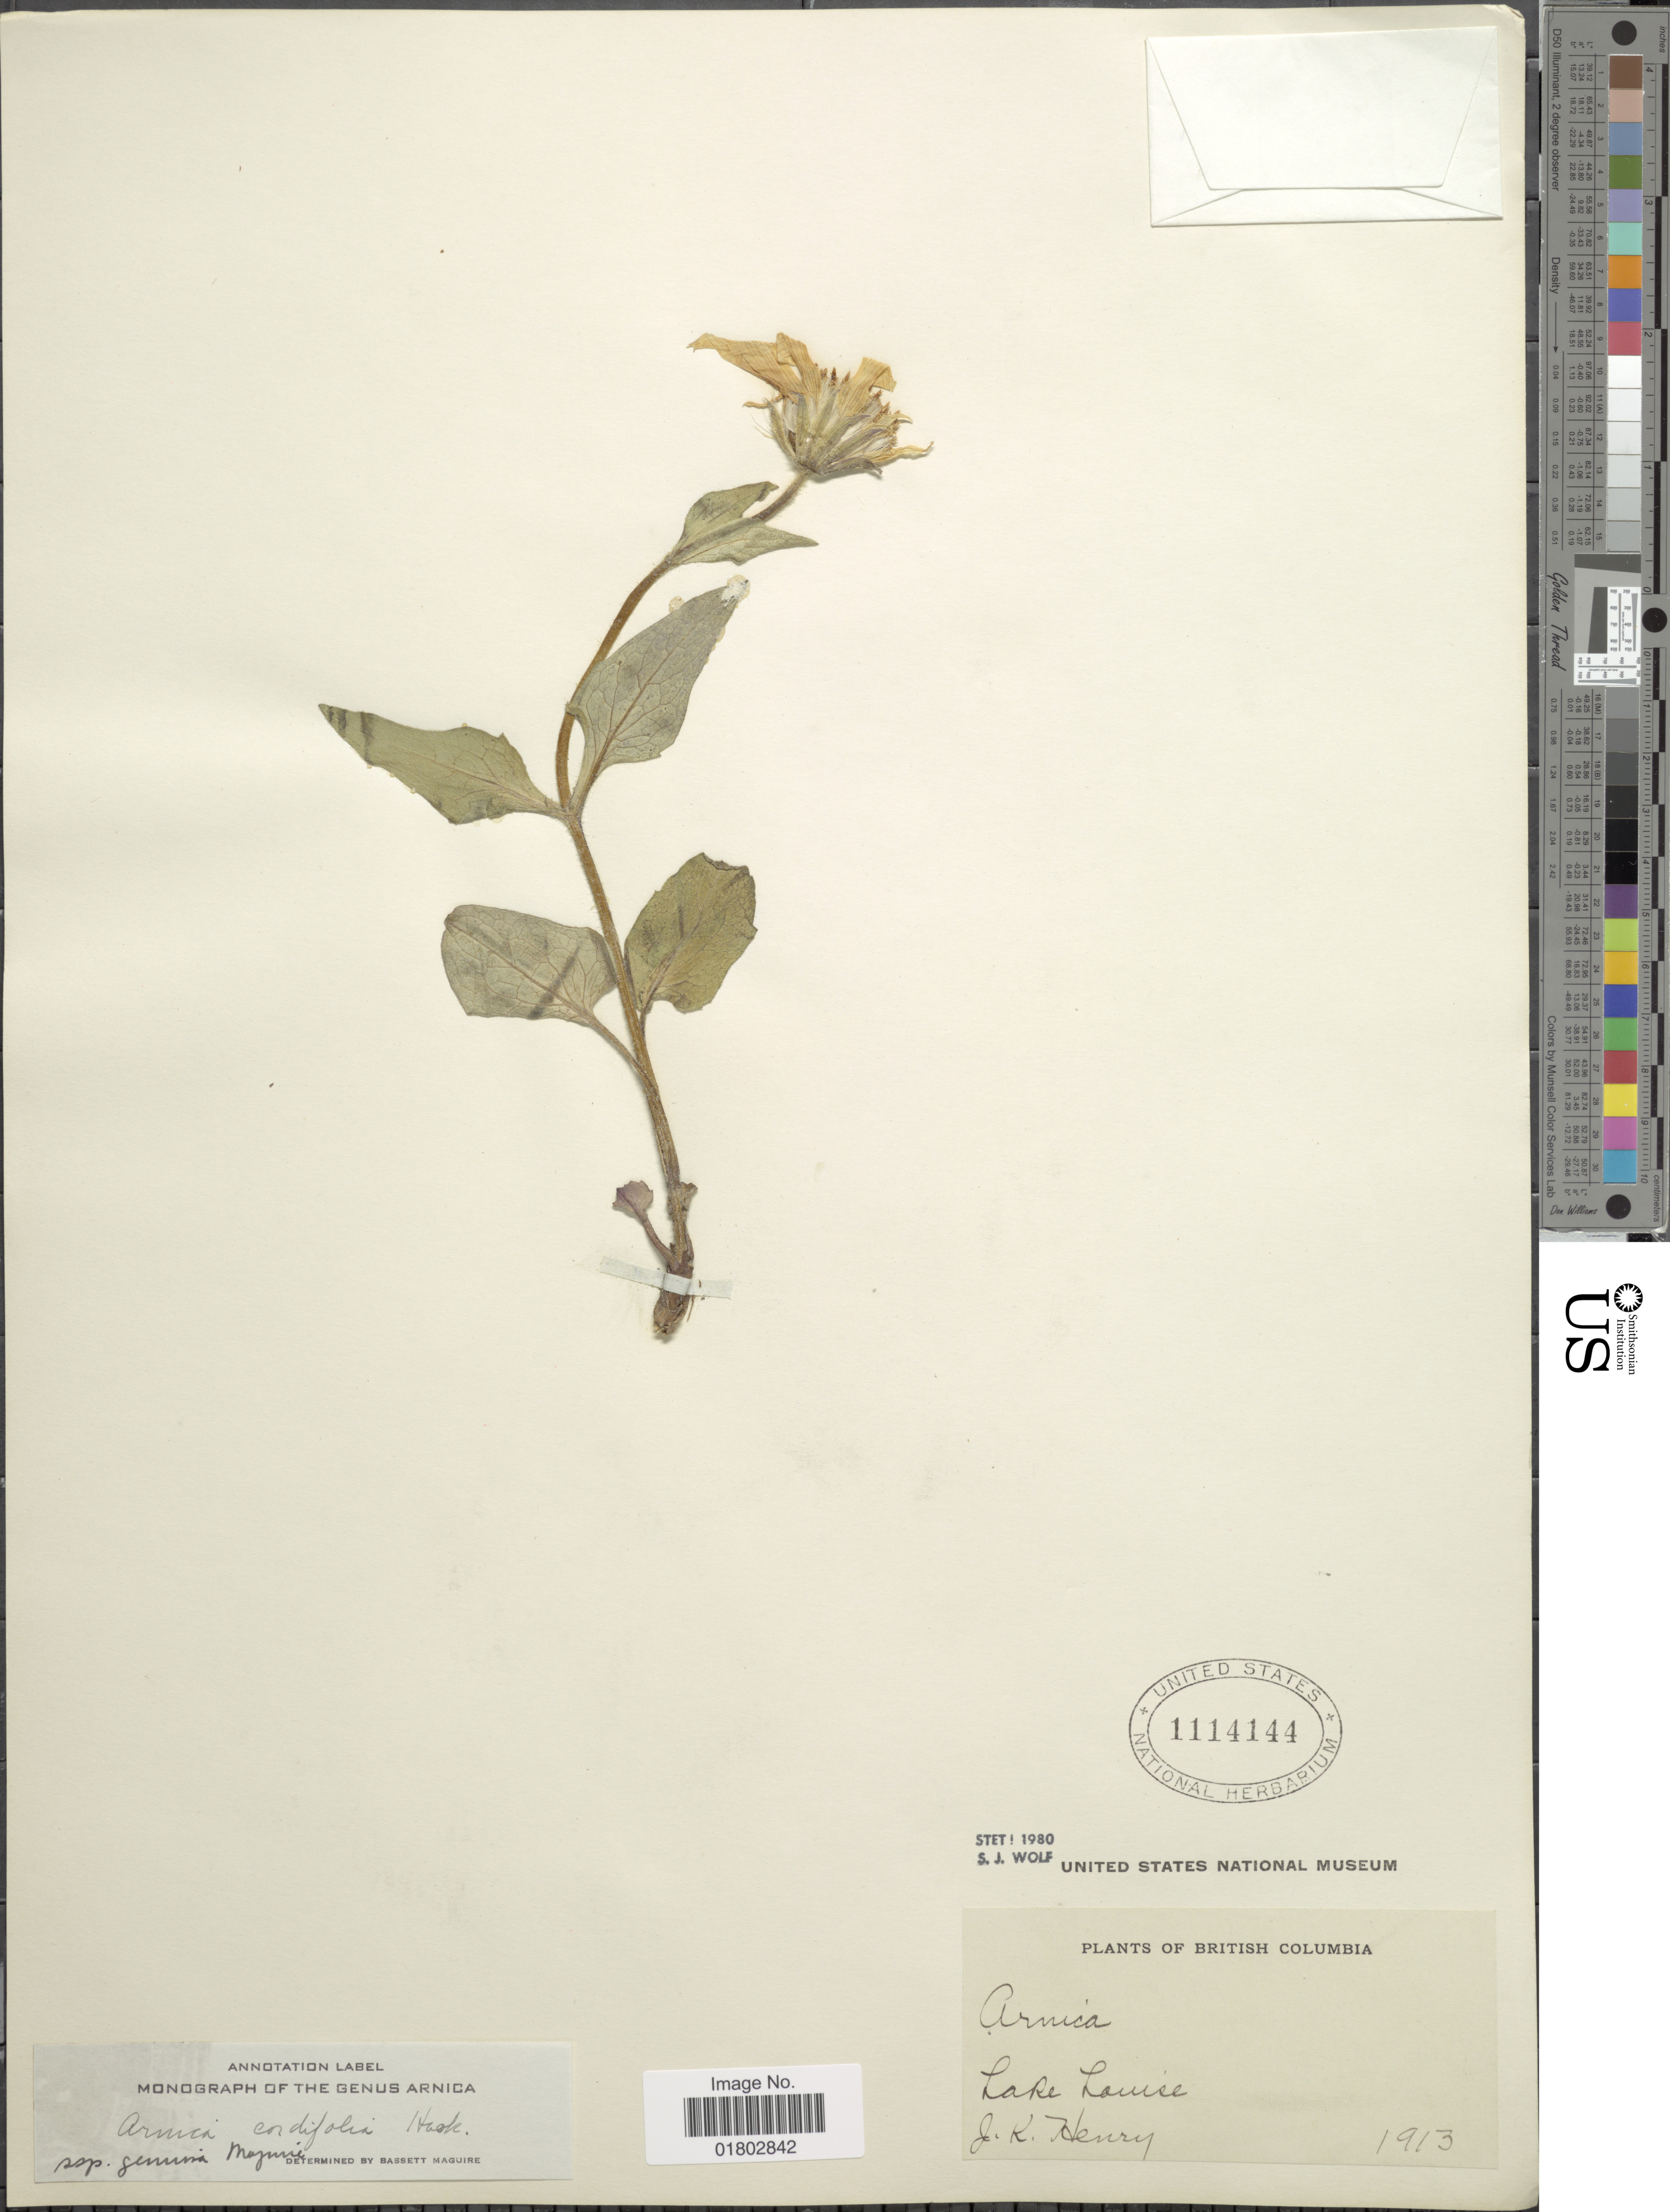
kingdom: Plantae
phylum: Tracheophyta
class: Magnoliopsida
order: Asterales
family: Asteraceae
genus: Arnica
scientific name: Arnica cordifolia subsp. genuina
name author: Maguire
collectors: J. K. Henry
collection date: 1913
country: Canada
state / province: British Columbia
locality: Lake Lousie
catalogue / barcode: US 1114144